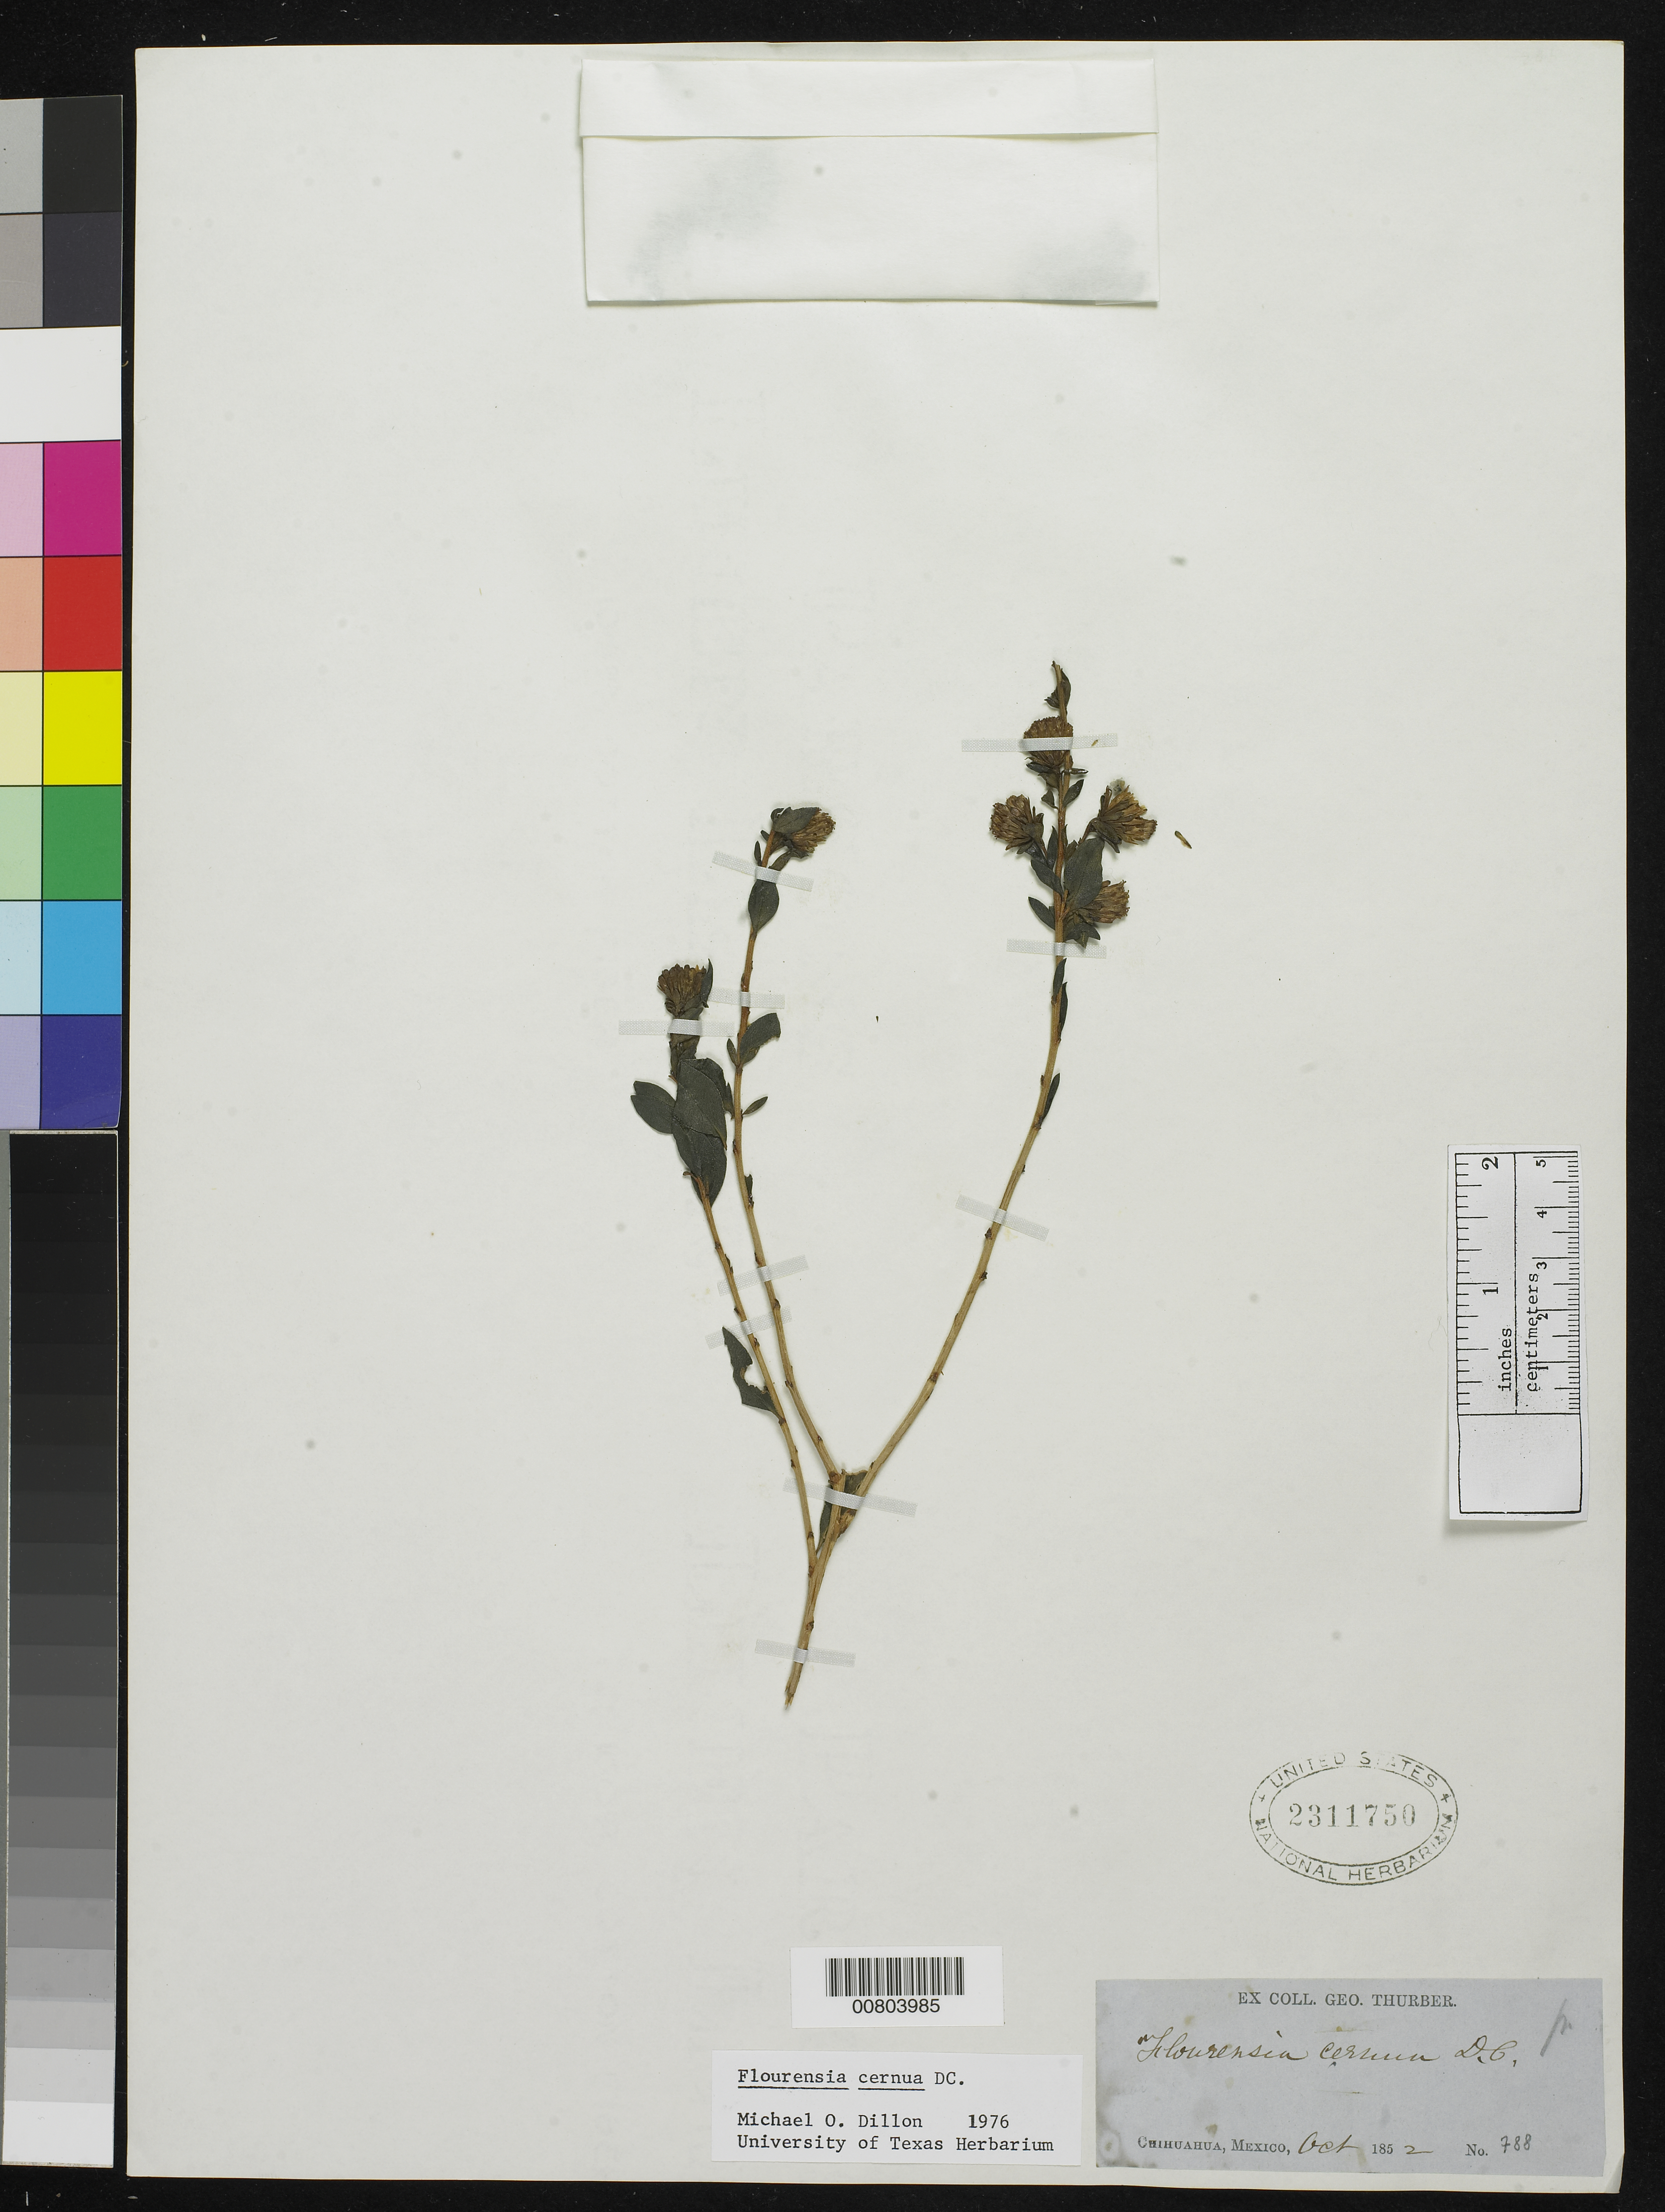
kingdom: Plantae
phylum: Tracheophyta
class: Magnoliopsida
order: Asterales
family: Asteraceae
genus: Flourensia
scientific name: Flourensia cernua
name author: DC.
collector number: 788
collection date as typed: Oct 1852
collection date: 1852-10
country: Mexico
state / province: Chihuahua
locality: Chihuahua.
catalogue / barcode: US 2311750